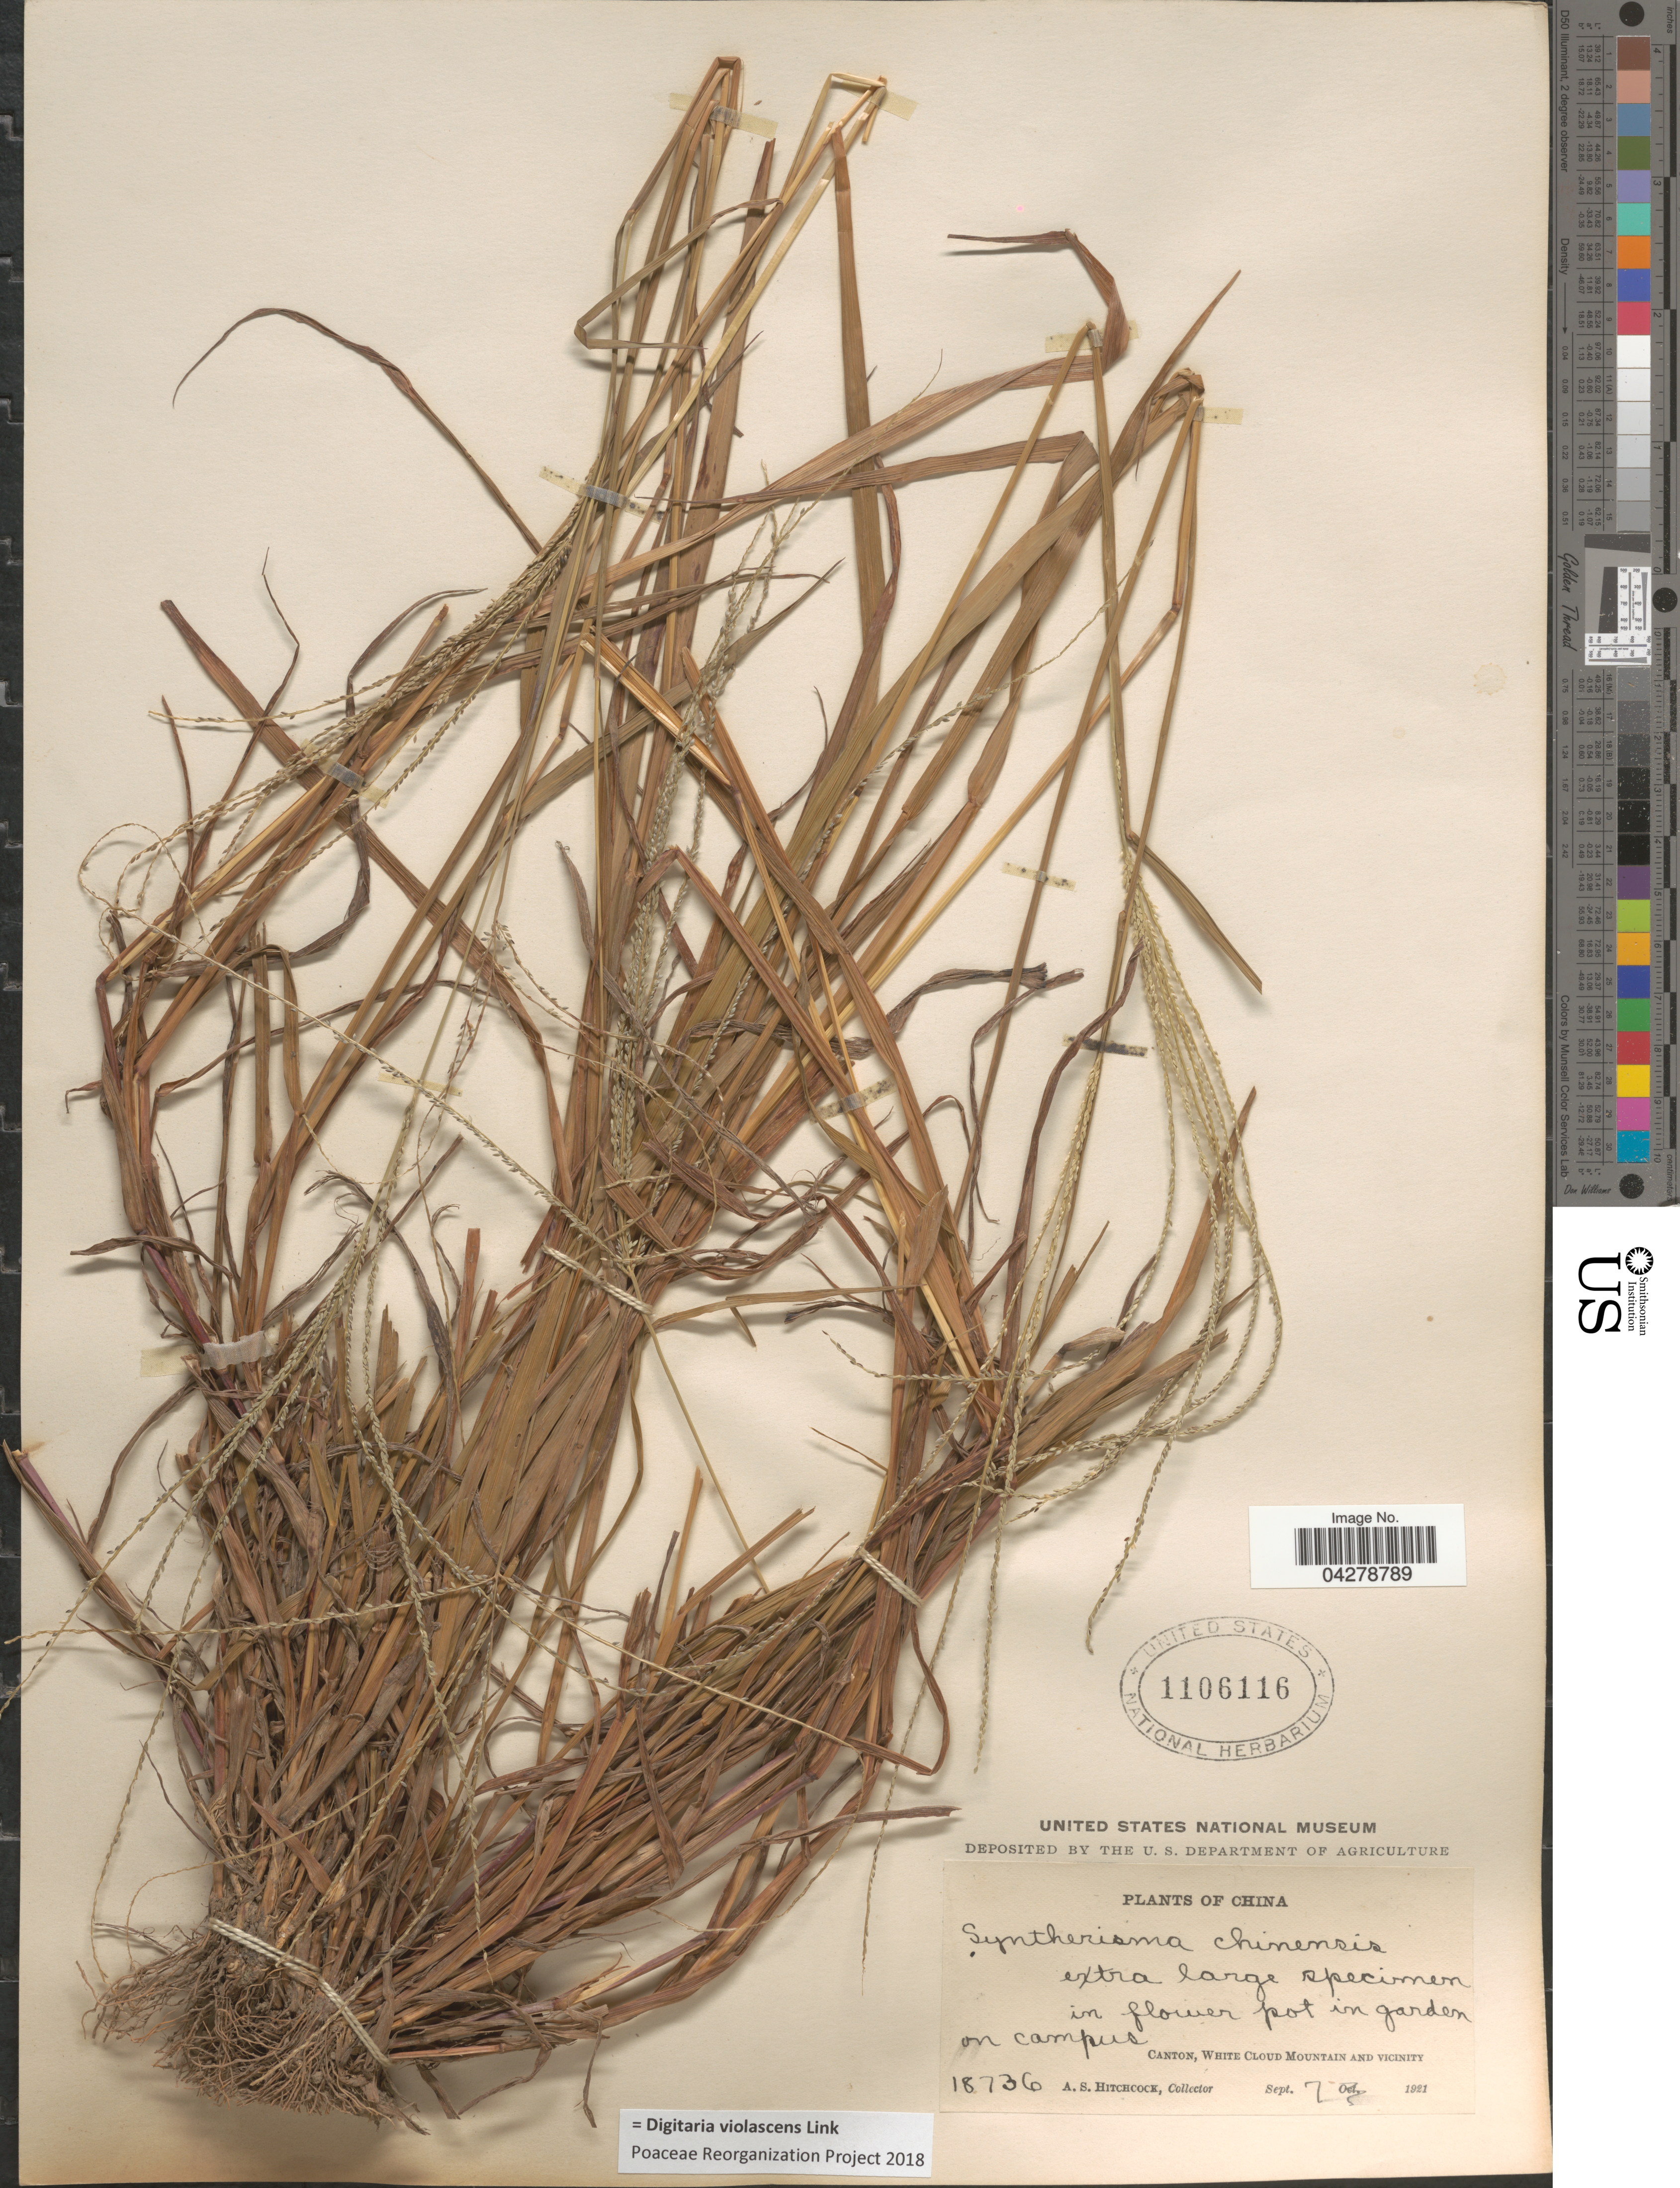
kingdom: Plantae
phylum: Tracheophyta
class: Liliopsida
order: Poales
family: Poaceae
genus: Digitaria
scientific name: Digitaria violascens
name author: Link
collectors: A. S. Hitchcock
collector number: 18736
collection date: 1921-09-07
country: China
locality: In garden on campus. Canton, White Cloud Mountain And Vicinity.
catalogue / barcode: US 1106116